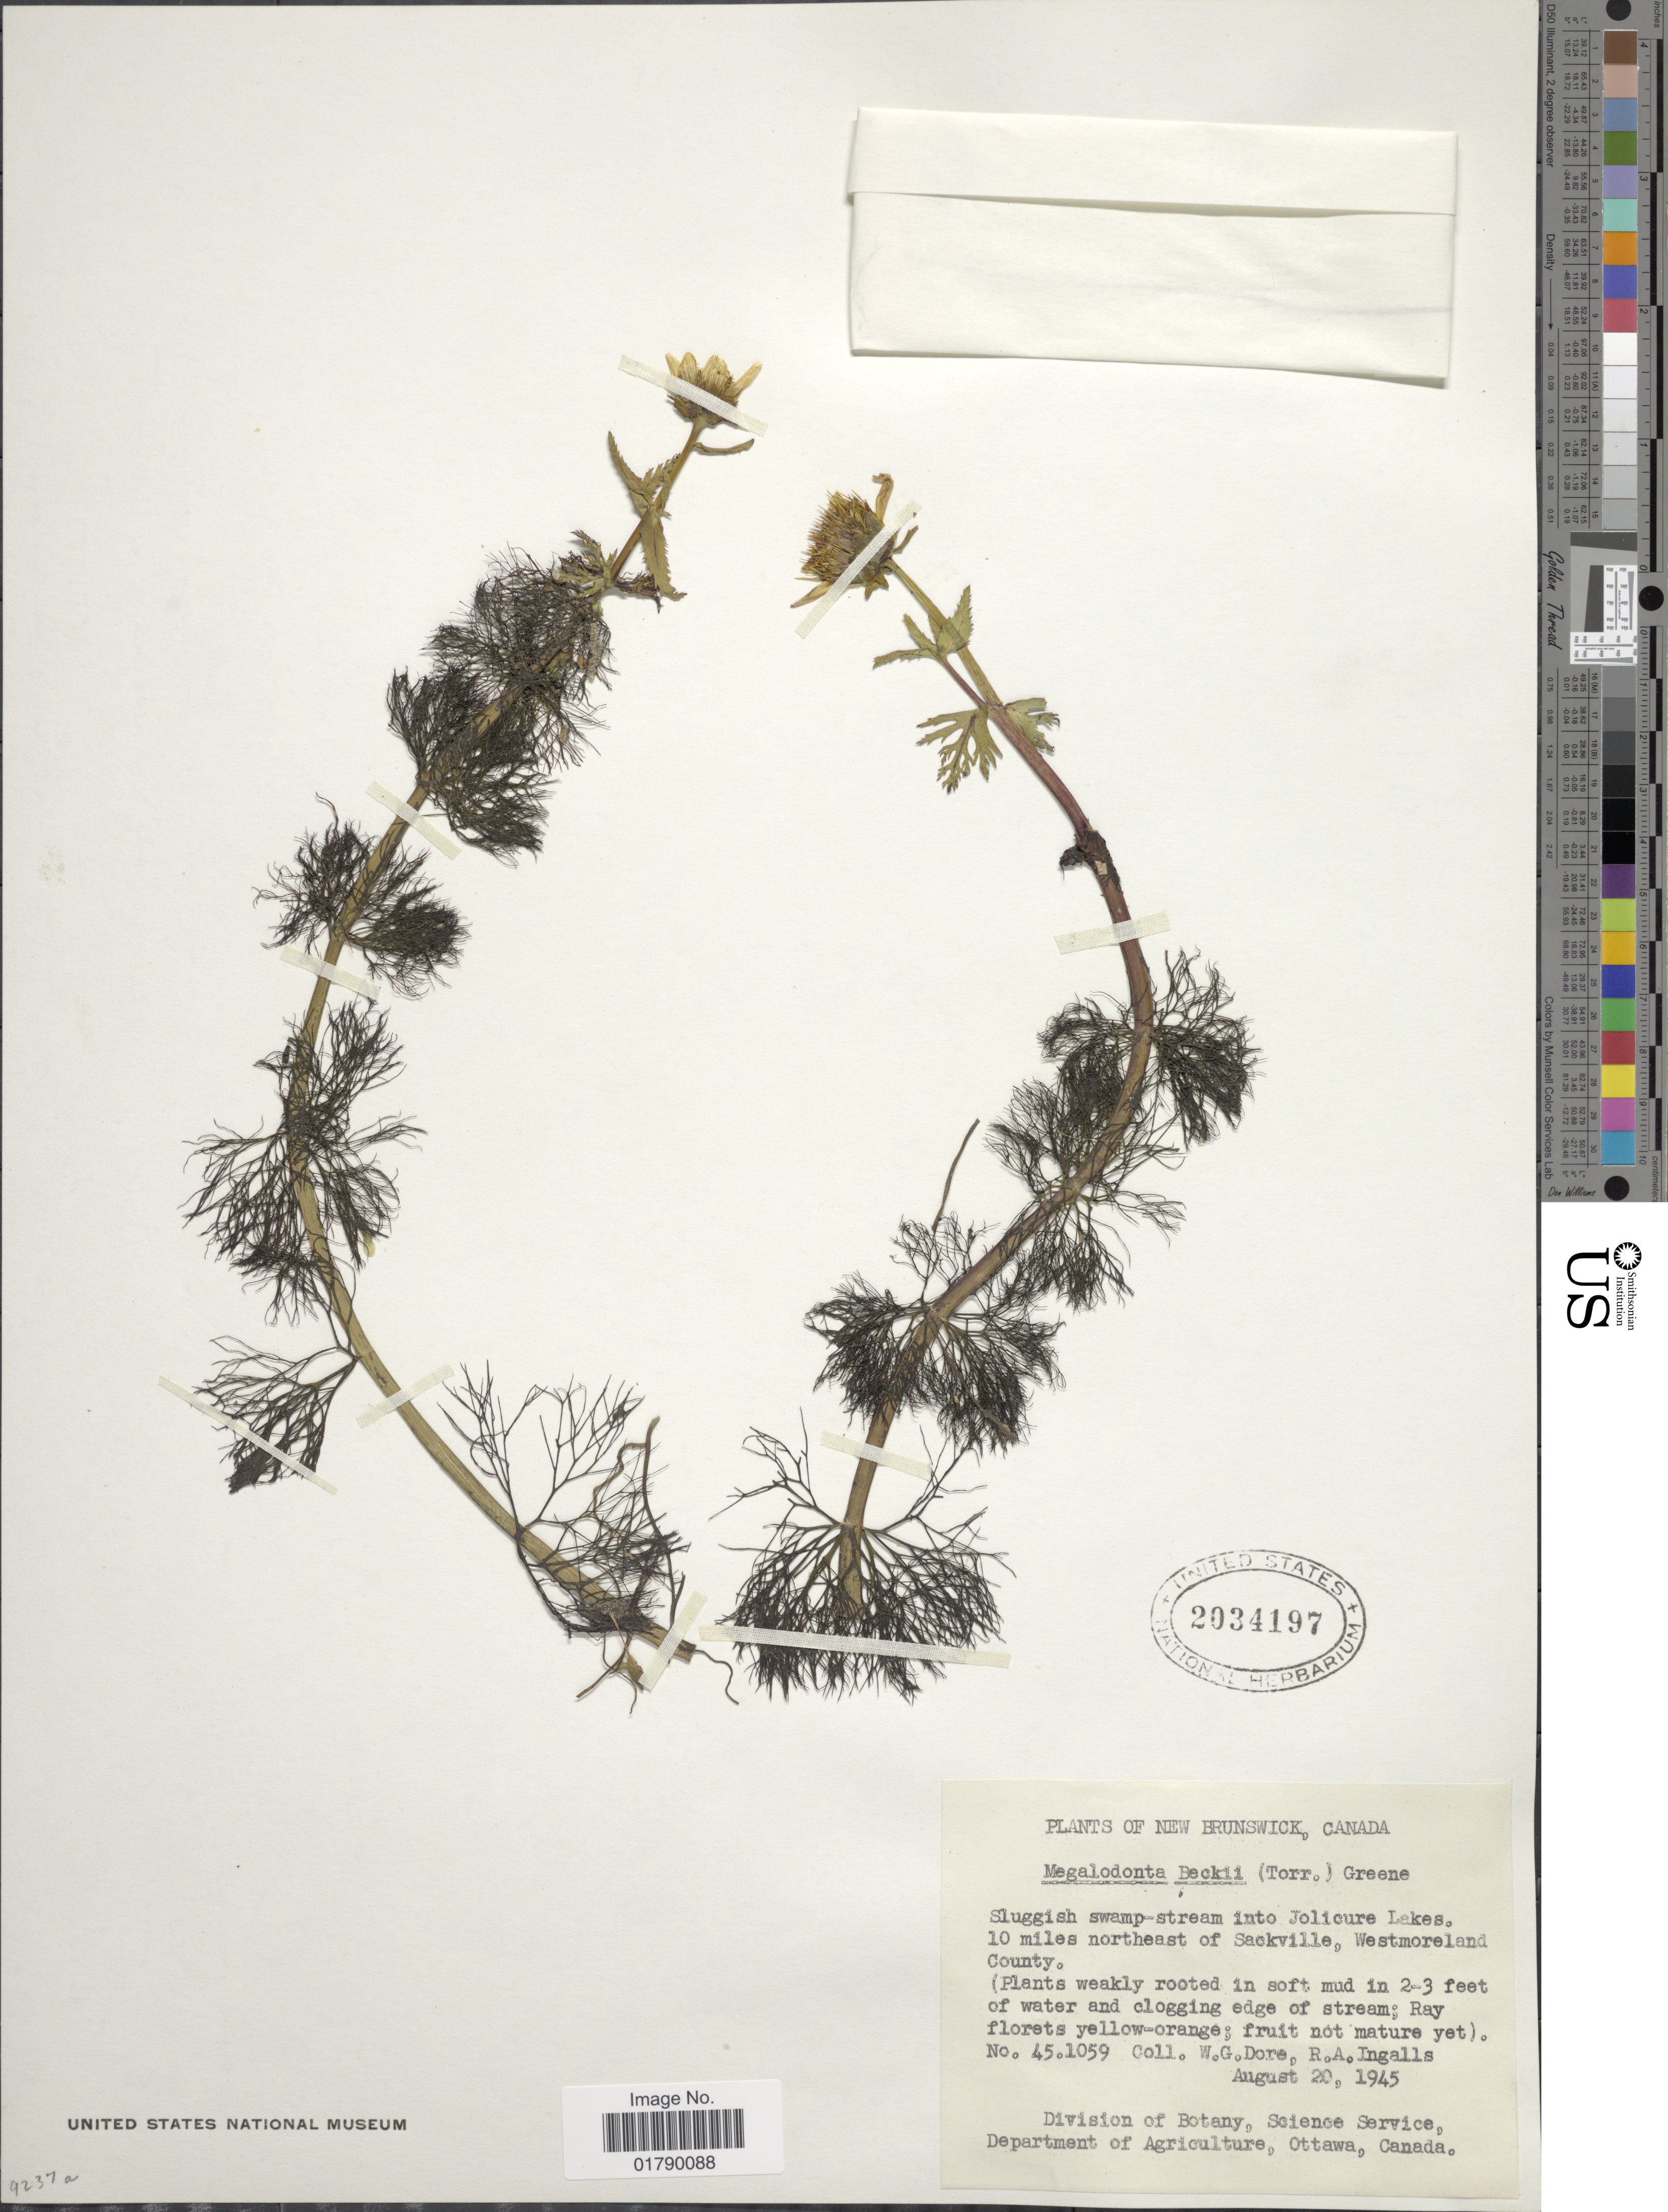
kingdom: Plantae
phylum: Tracheophyta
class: Magnoliopsida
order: Asterales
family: Asteraceae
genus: Megalodonta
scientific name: Megalodonta sp.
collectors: W. Dore & R. Ingalls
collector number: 451059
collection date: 1945-08-20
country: Canada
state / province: New Brunswick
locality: Sluggish swamp stream into Jolicure Lakes. 10 miles northeast of Sackville, Westmoreland County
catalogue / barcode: US 2034197